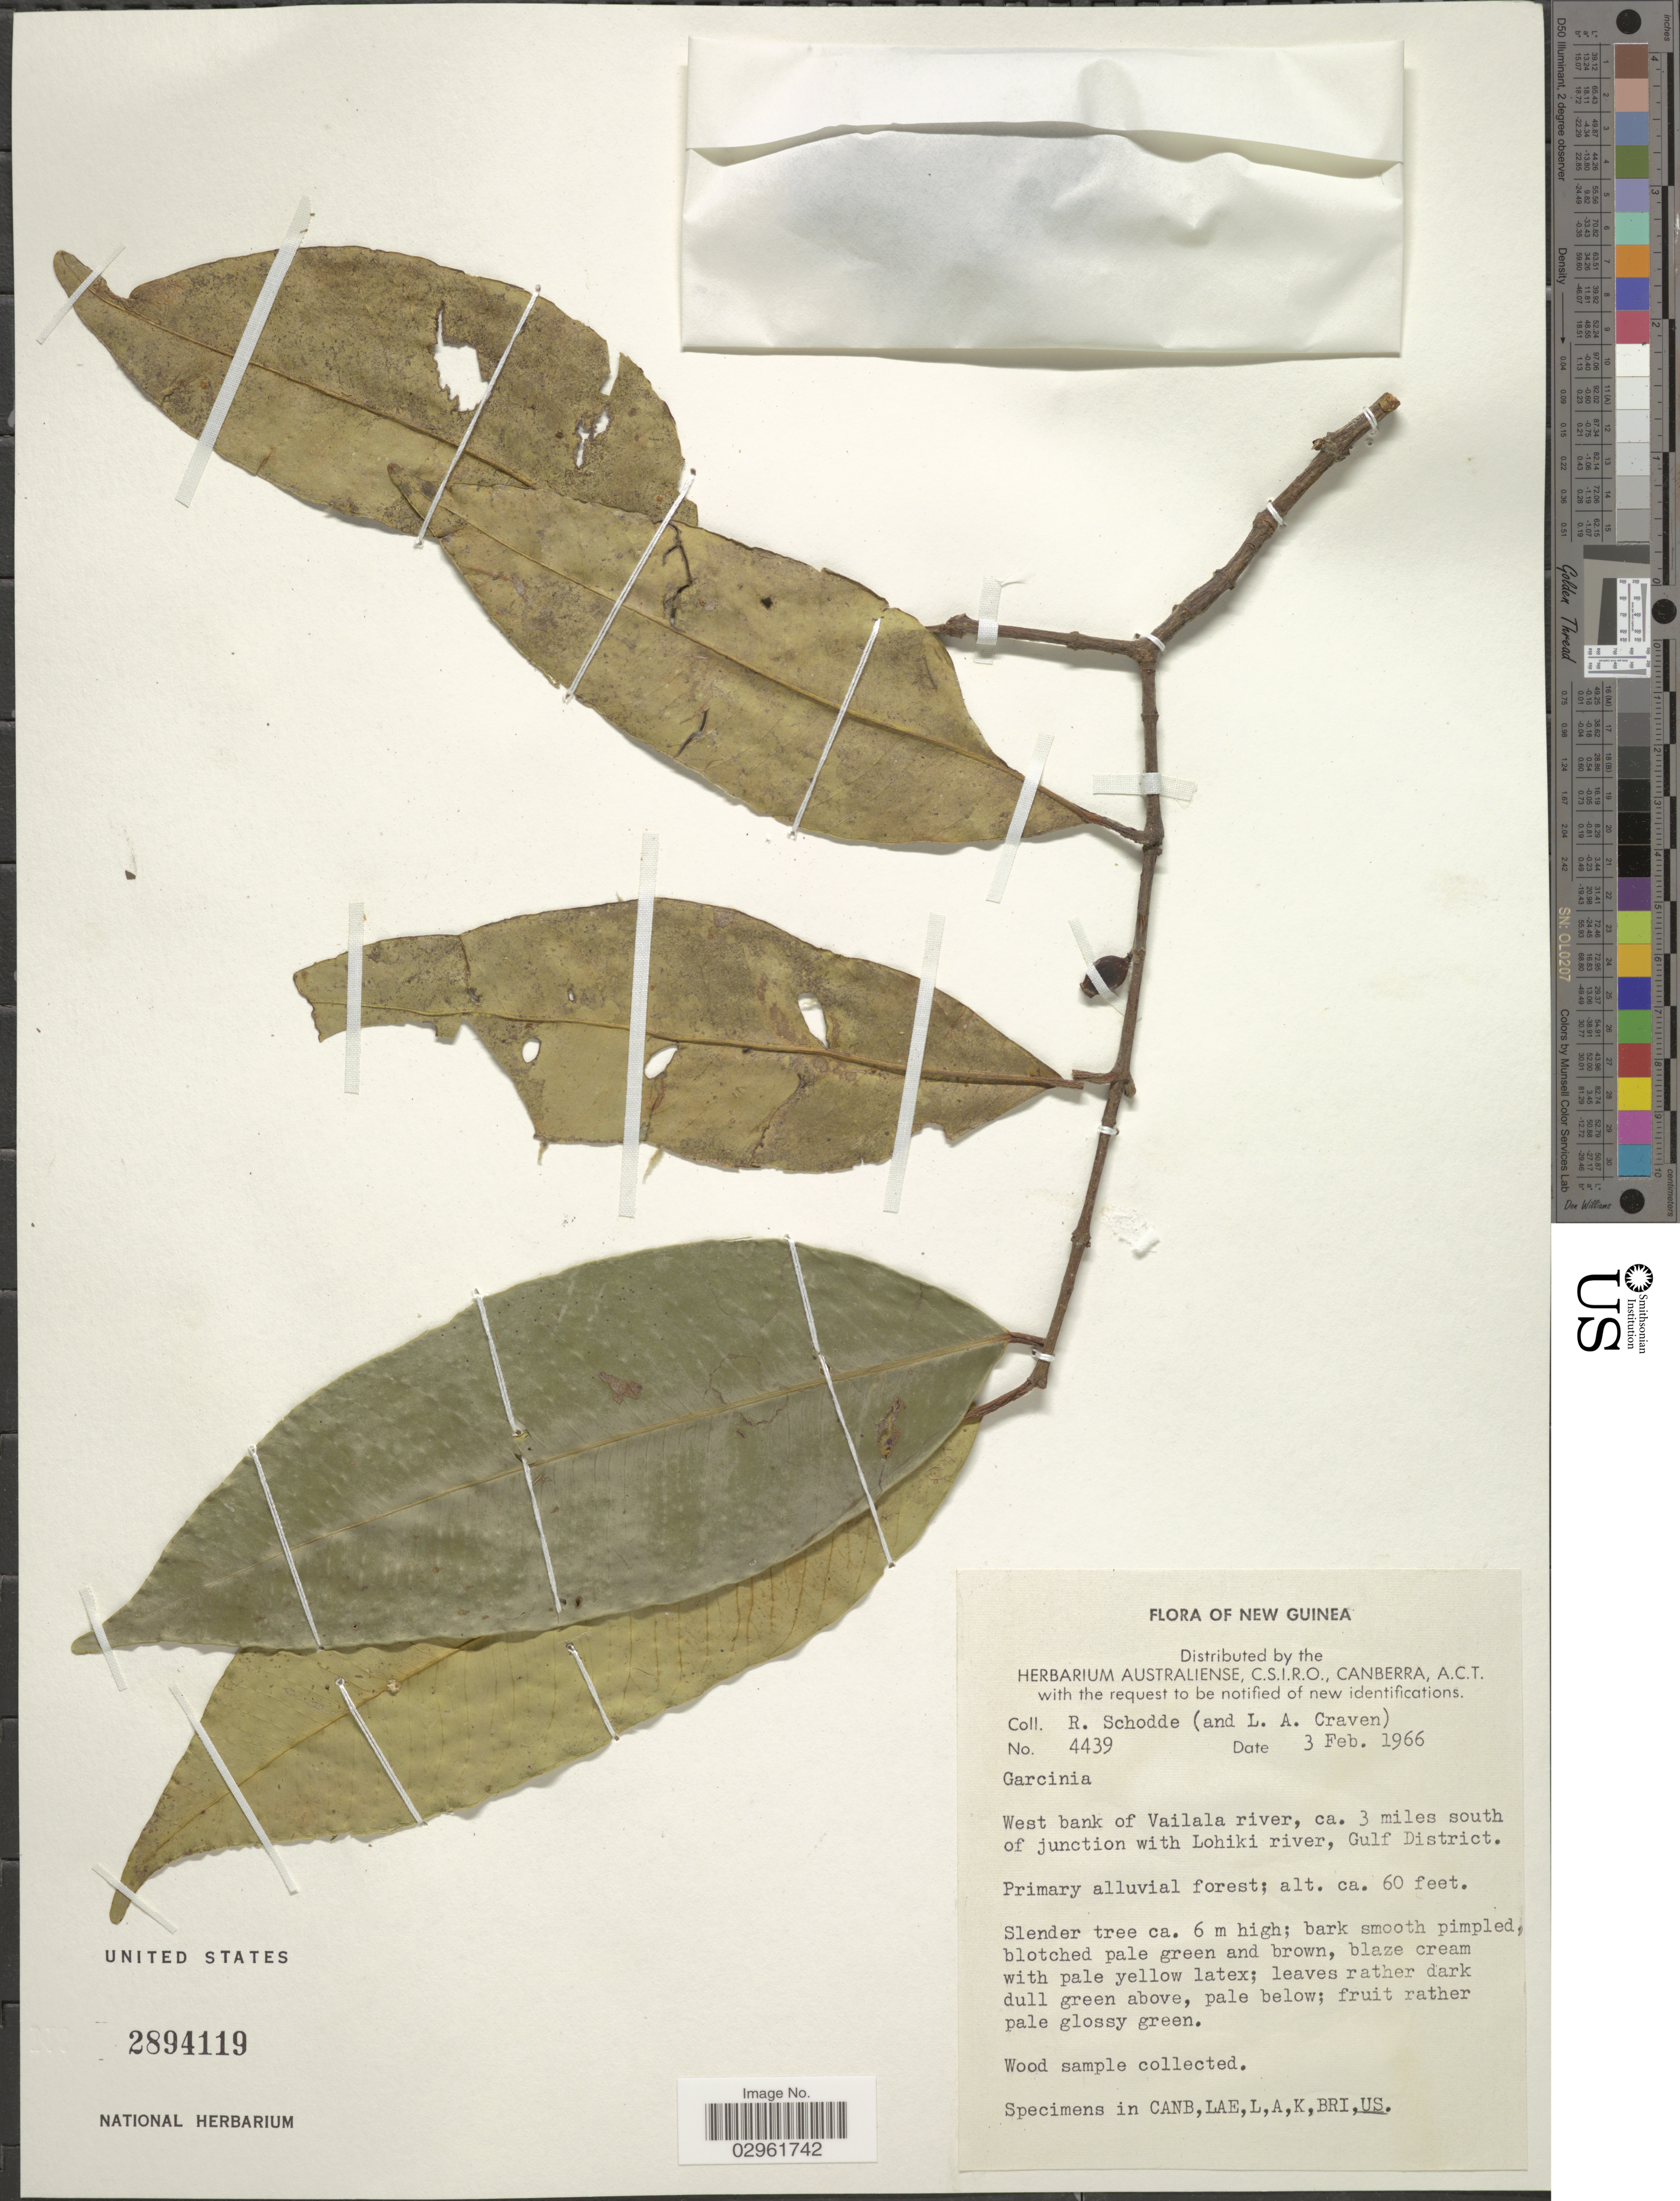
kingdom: Plantae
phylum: Tracheophyta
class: Magnoliopsida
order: Malpighiales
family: Clusiaceae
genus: Garcinia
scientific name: Garcinia sp.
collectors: R. Schodde & L. A. Craven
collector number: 4439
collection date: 1966-02-03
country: Papua New Guinea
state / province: Gulf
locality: New Guinea. West bank of Vailala river, ca. 3 miles south of junction with Lohiki river, Gulf District.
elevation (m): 18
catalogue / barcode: US 2894119